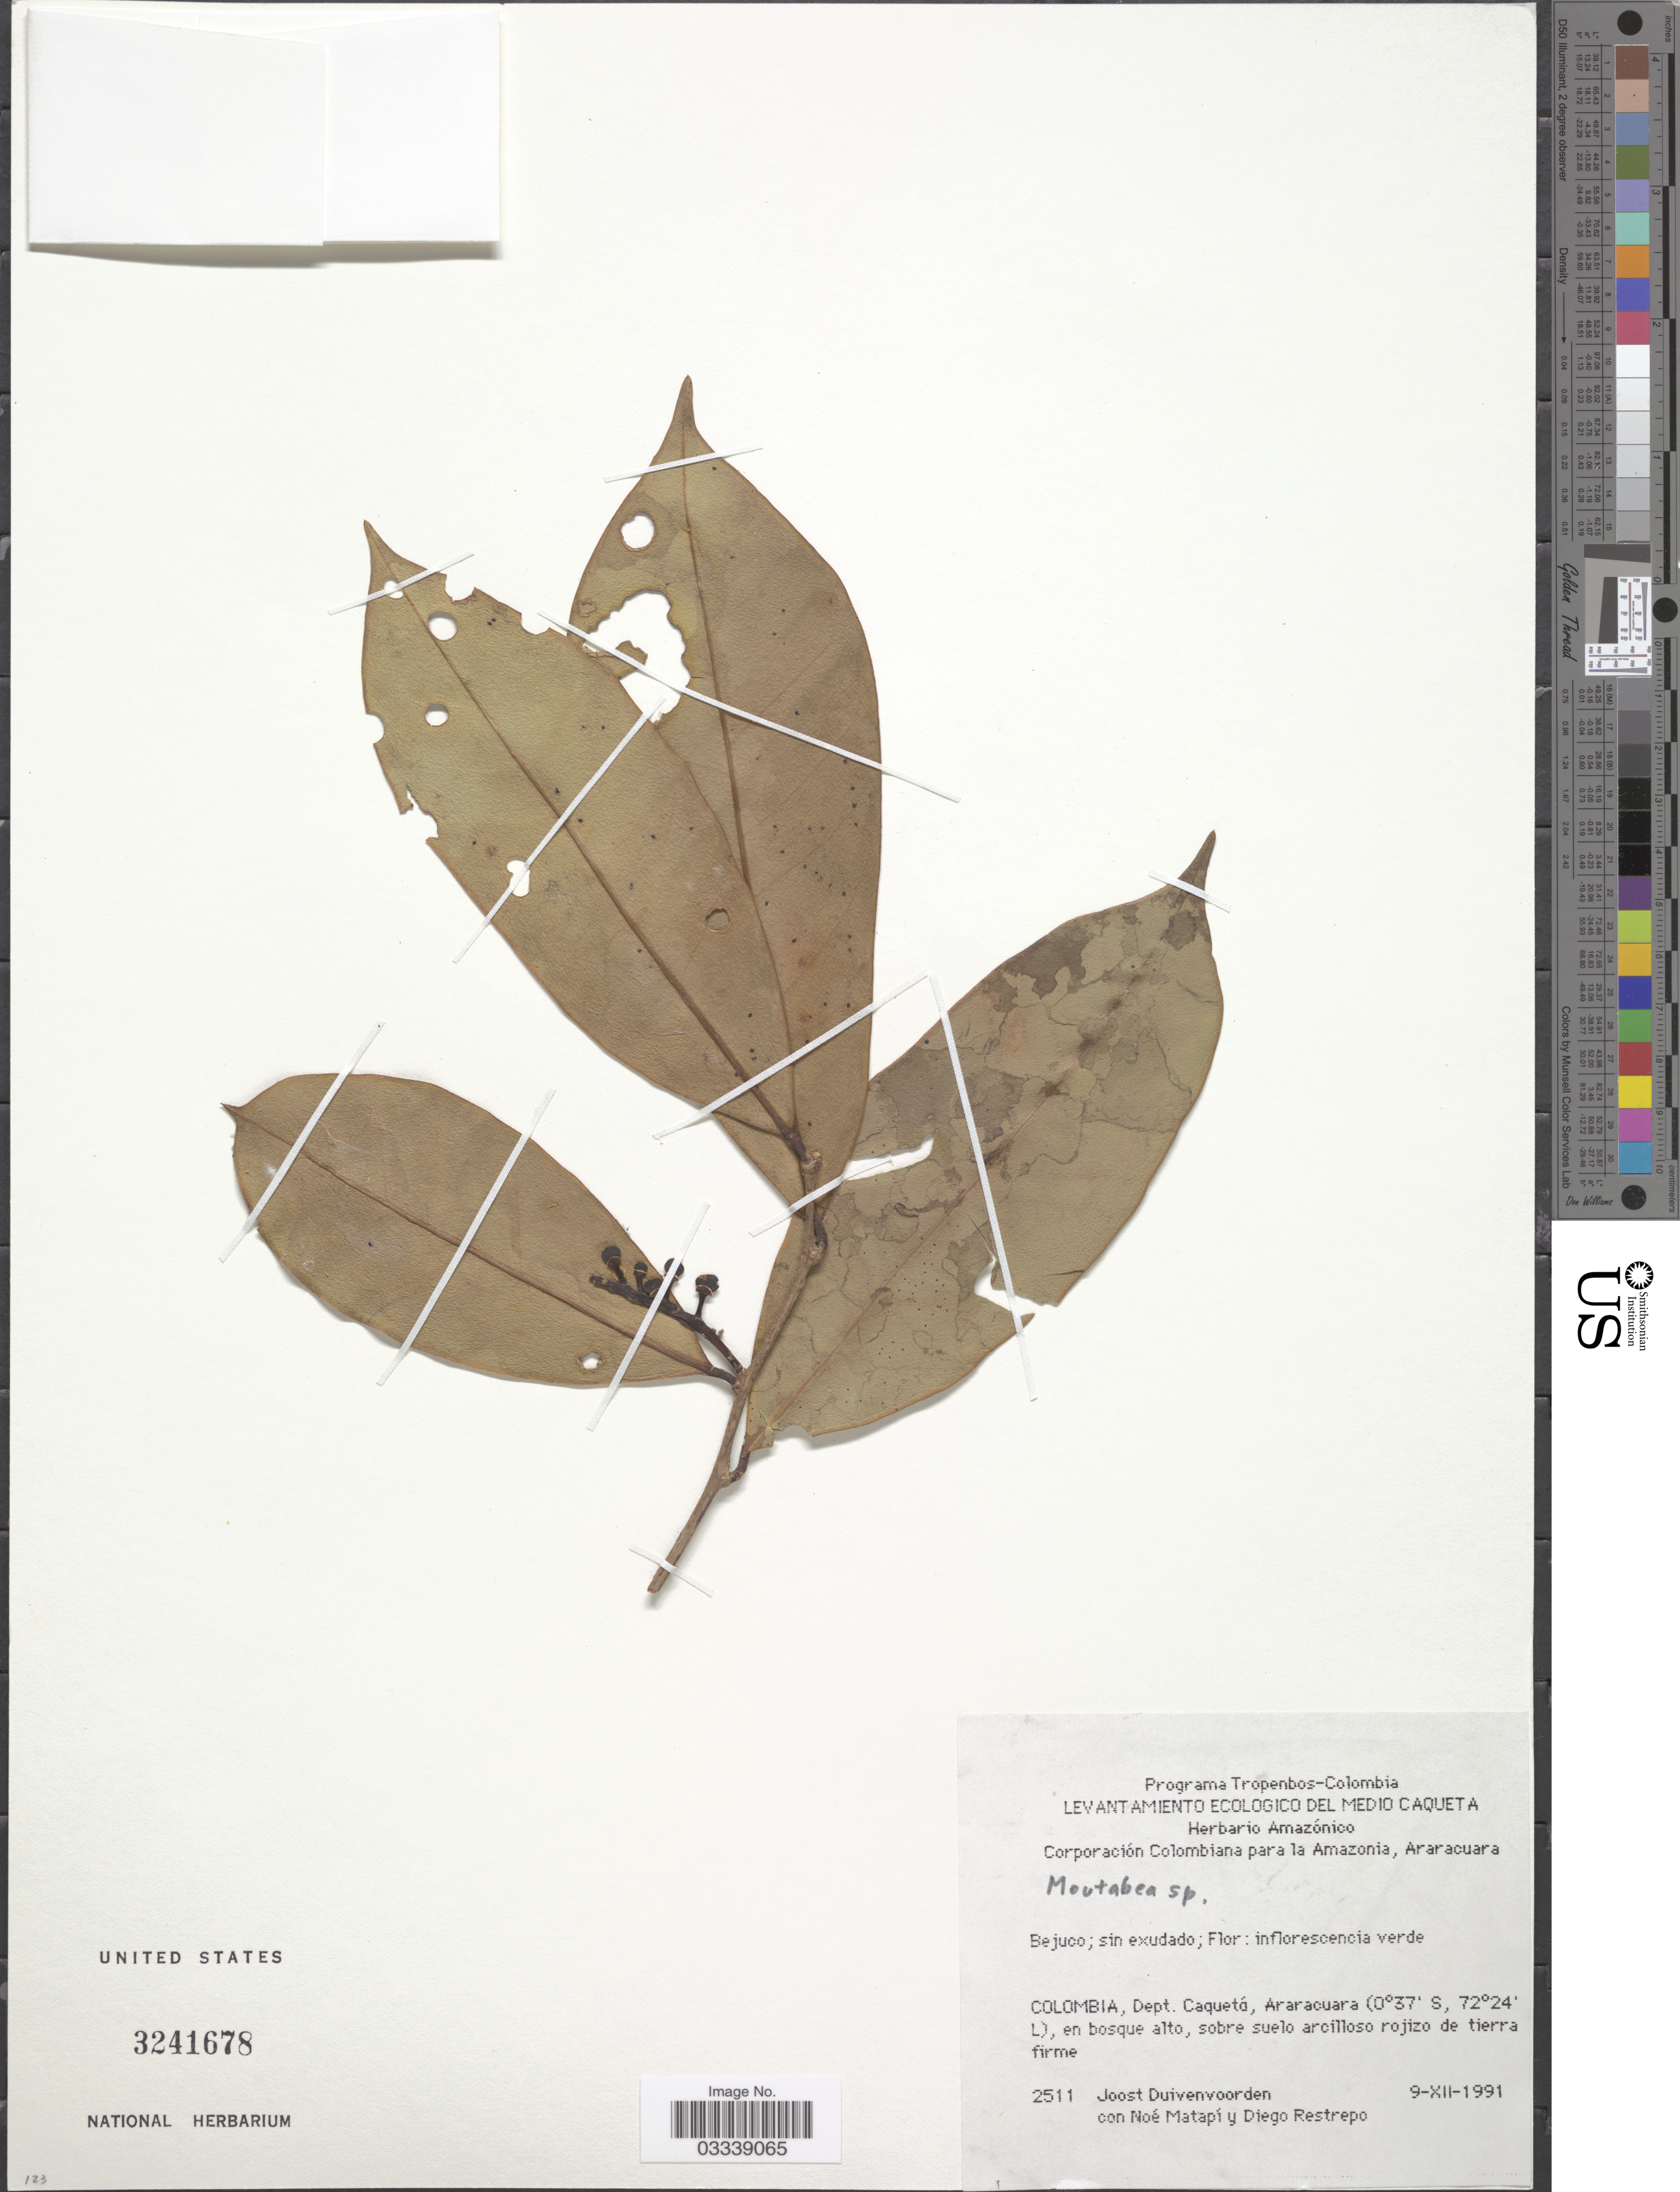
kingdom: Plantae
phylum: Tracheophyta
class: Magnoliopsida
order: Fabales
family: Polygalaceae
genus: Moutabea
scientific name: Moutabea sp.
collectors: J. Duivenvoorden, N. Matapi & D. Restrepo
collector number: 2511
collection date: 1991-12-09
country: Colombia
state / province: Caquetá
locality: Dept. Caquetá, Araracuara, en bosque alto, sobre suelo arcilloso rojizo de tierra firme.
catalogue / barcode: US 3241678